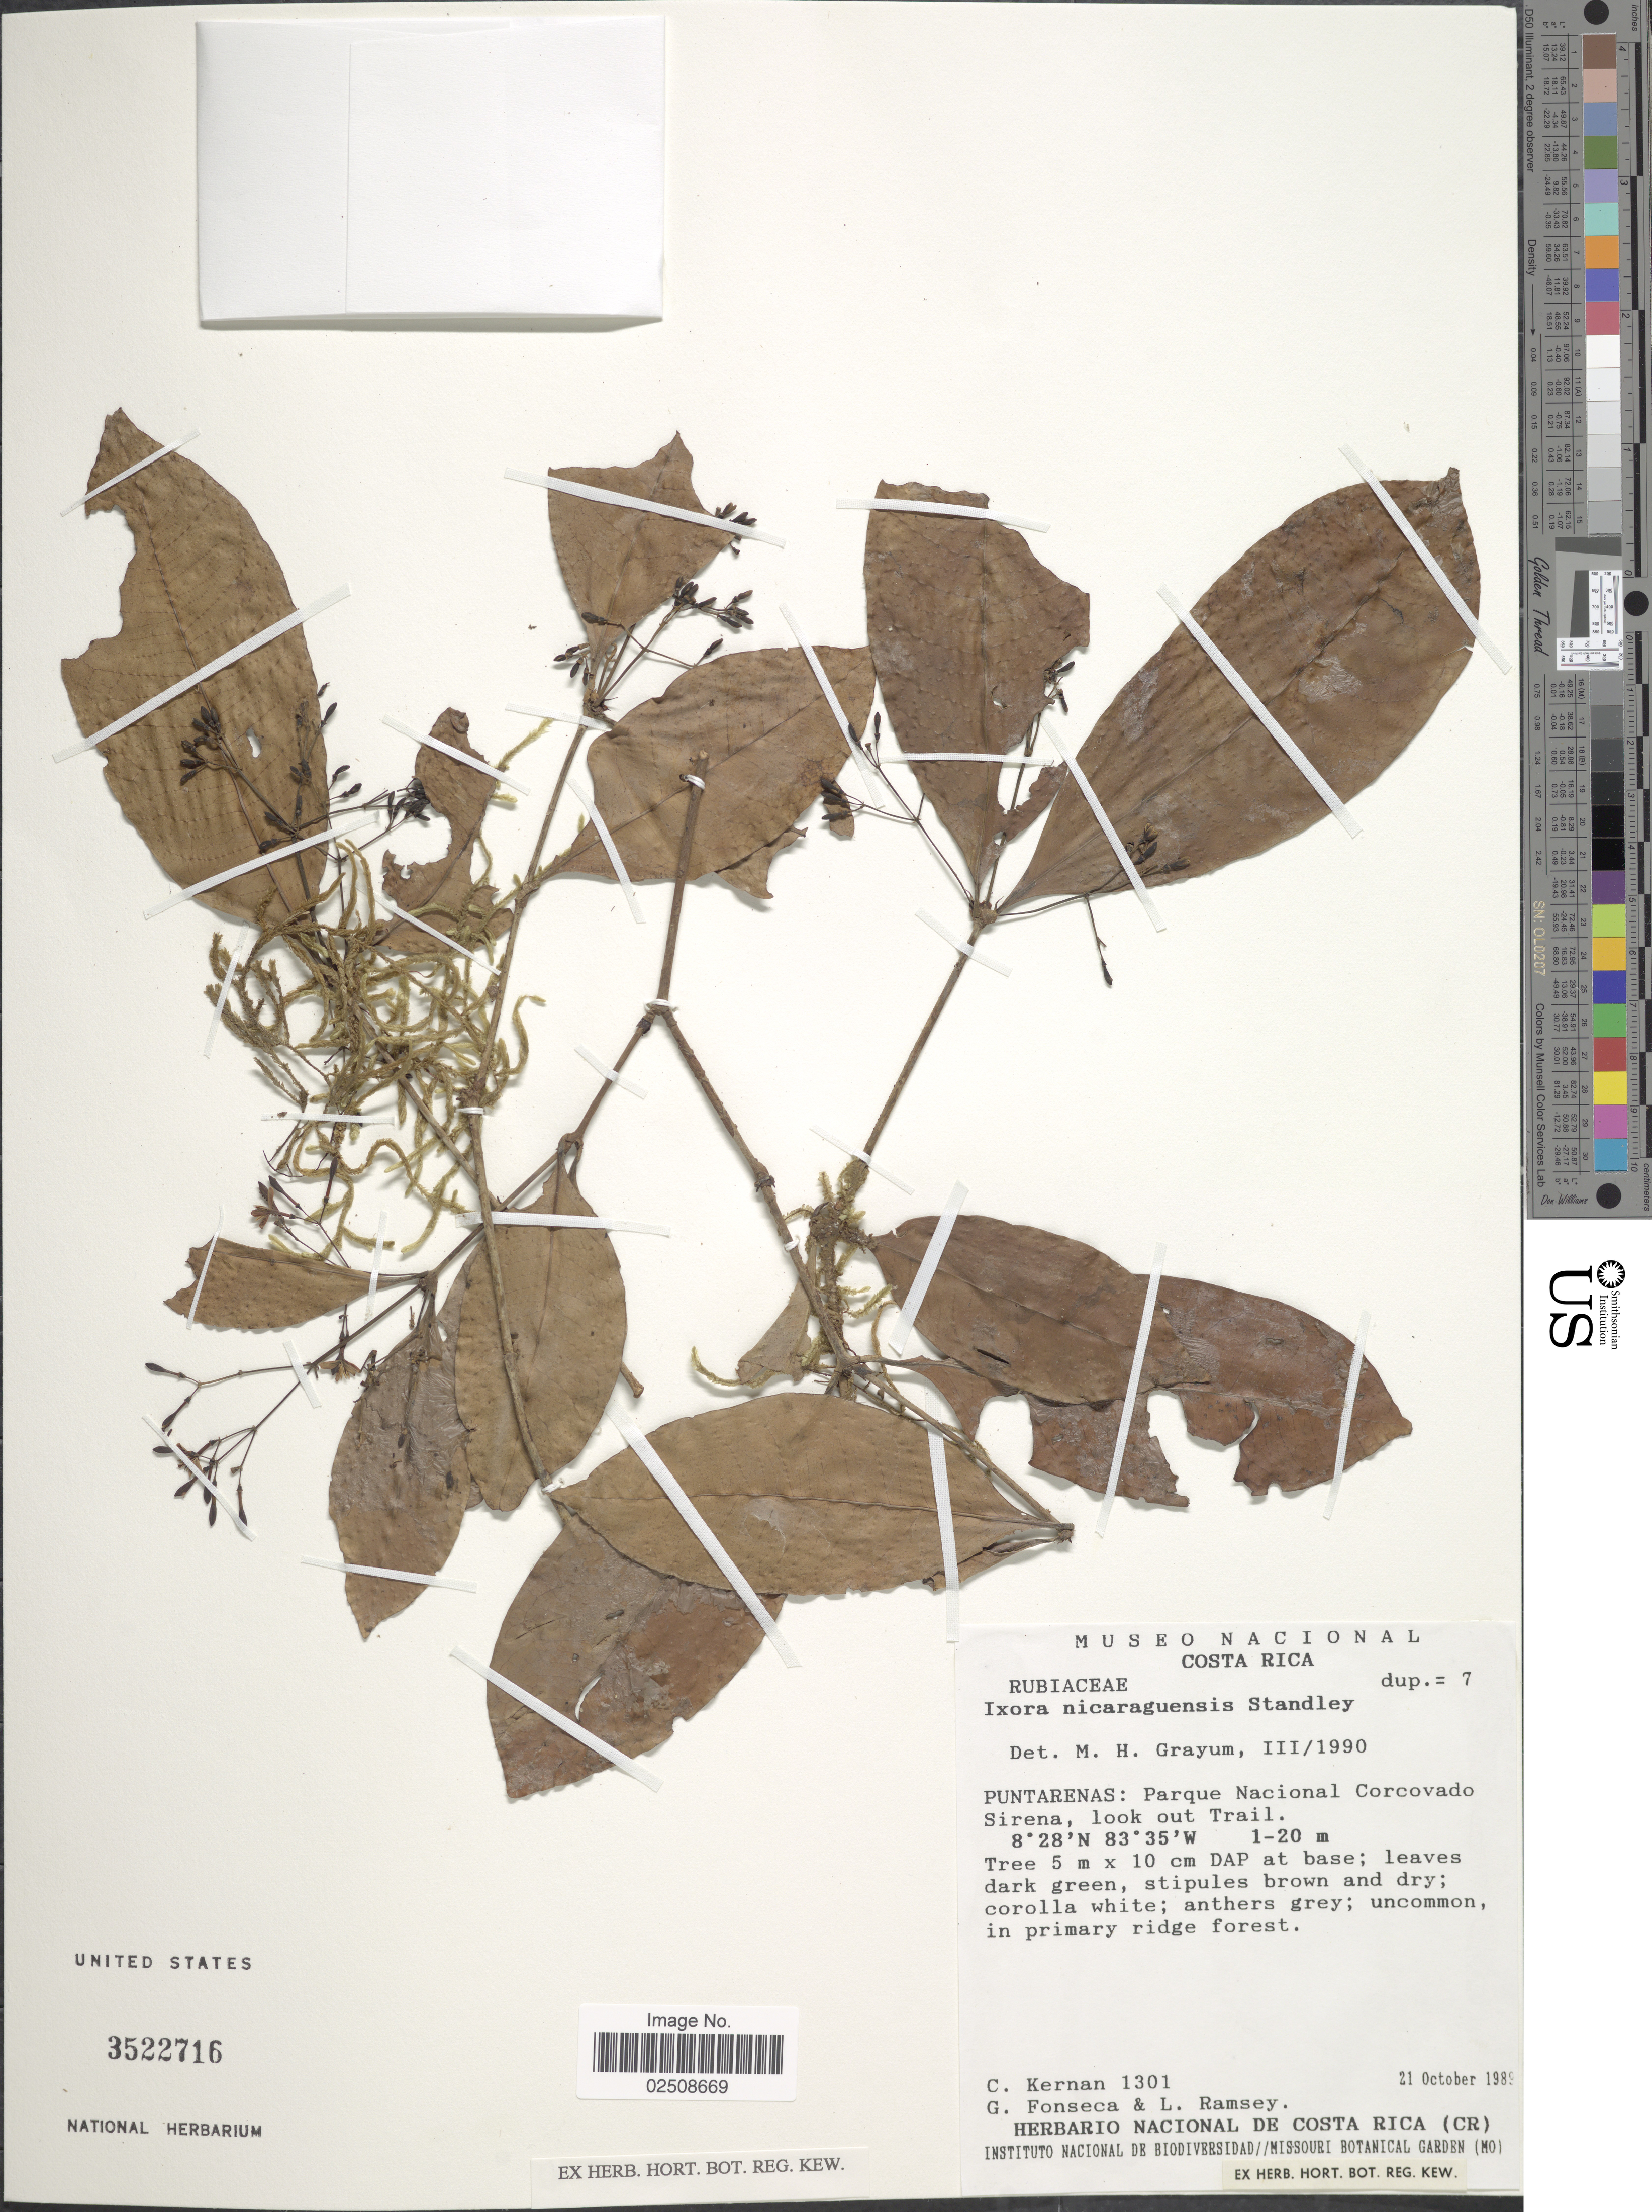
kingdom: Plantae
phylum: Tracheophyta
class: Magnoliopsida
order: Gentianales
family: Rubiaceae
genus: Ixora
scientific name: Ixora nicaraguensis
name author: Wernham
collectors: C. Kernan, G. Fonseca & L. Ramsey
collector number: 1301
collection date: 1989-10-21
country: Costa Rica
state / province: Puntarenas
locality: Puntarenas: Parque Nacional Corcovado Sirena, look out Trail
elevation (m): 1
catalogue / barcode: US 3522716